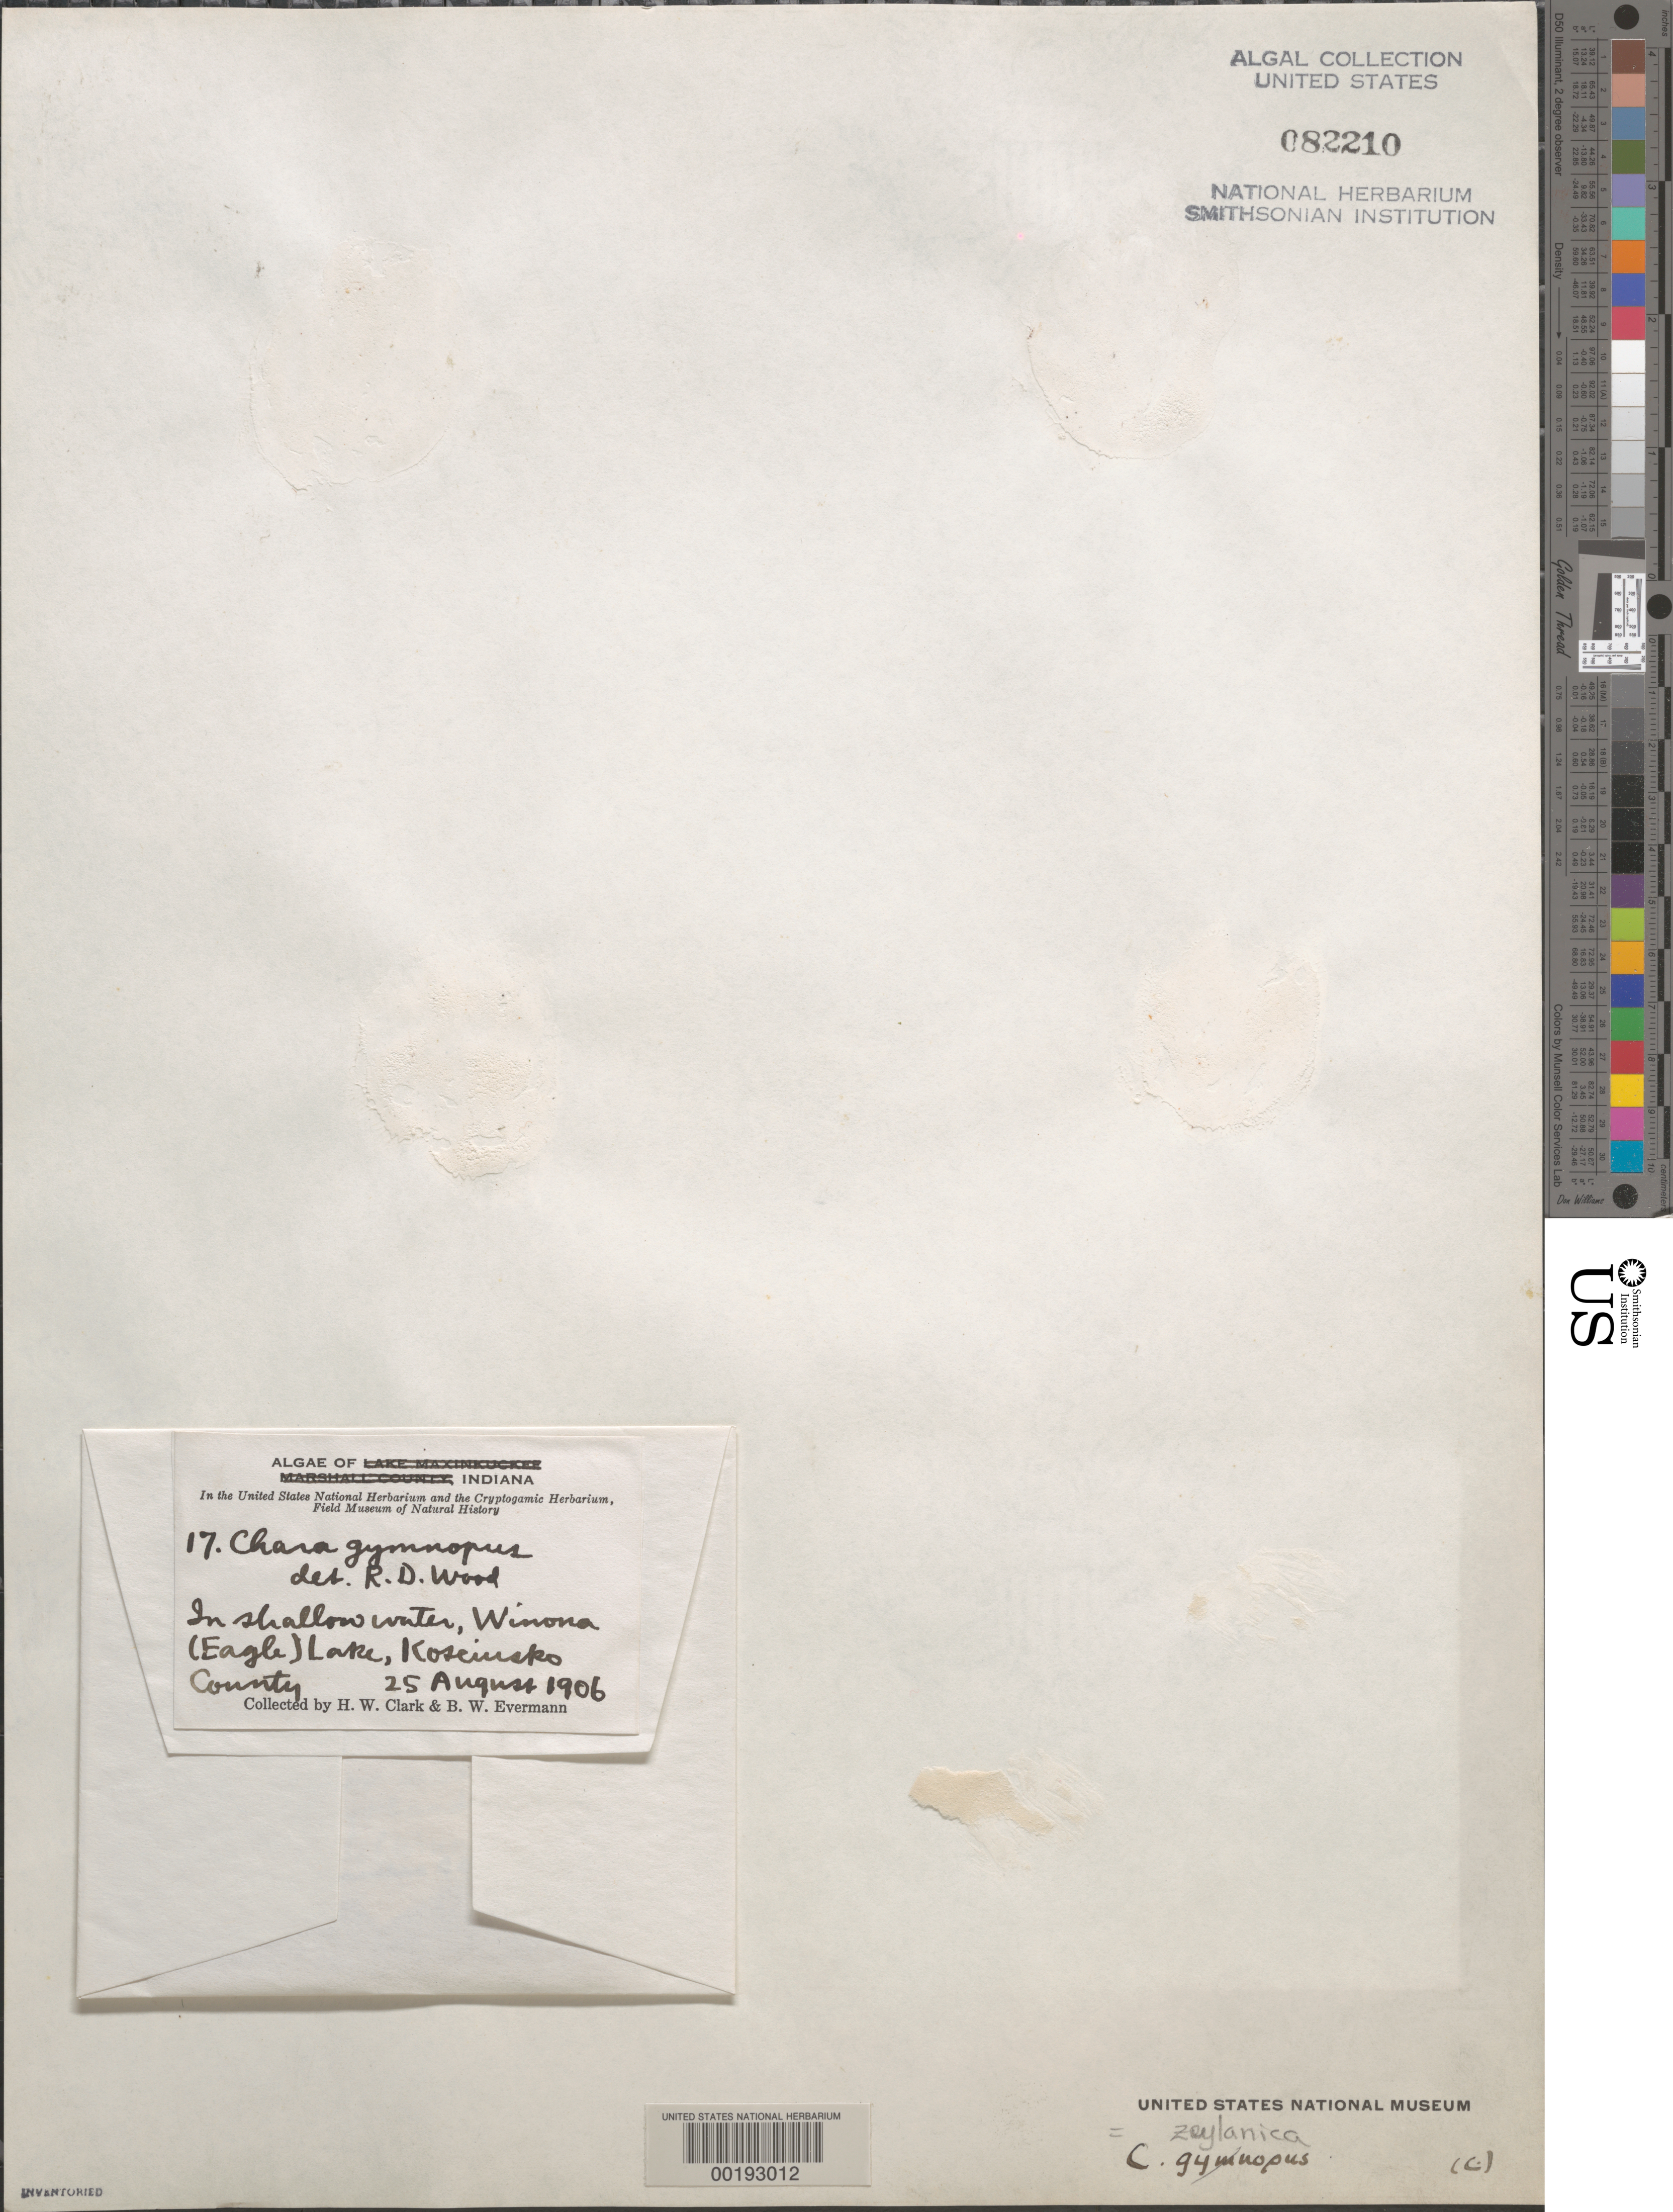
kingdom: Plantae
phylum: Charophyta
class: Charophyceae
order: Charales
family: Characeae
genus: Chara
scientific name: Chara zeylanica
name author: J.G. Klein ex Willd.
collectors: H. W. Clark & B. W. Evermann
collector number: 17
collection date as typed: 25 Aug 1906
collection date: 1906-08-25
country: United States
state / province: Indiana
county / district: Kosciusko County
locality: Winona Lake (Eagle Lake)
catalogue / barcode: US 82210